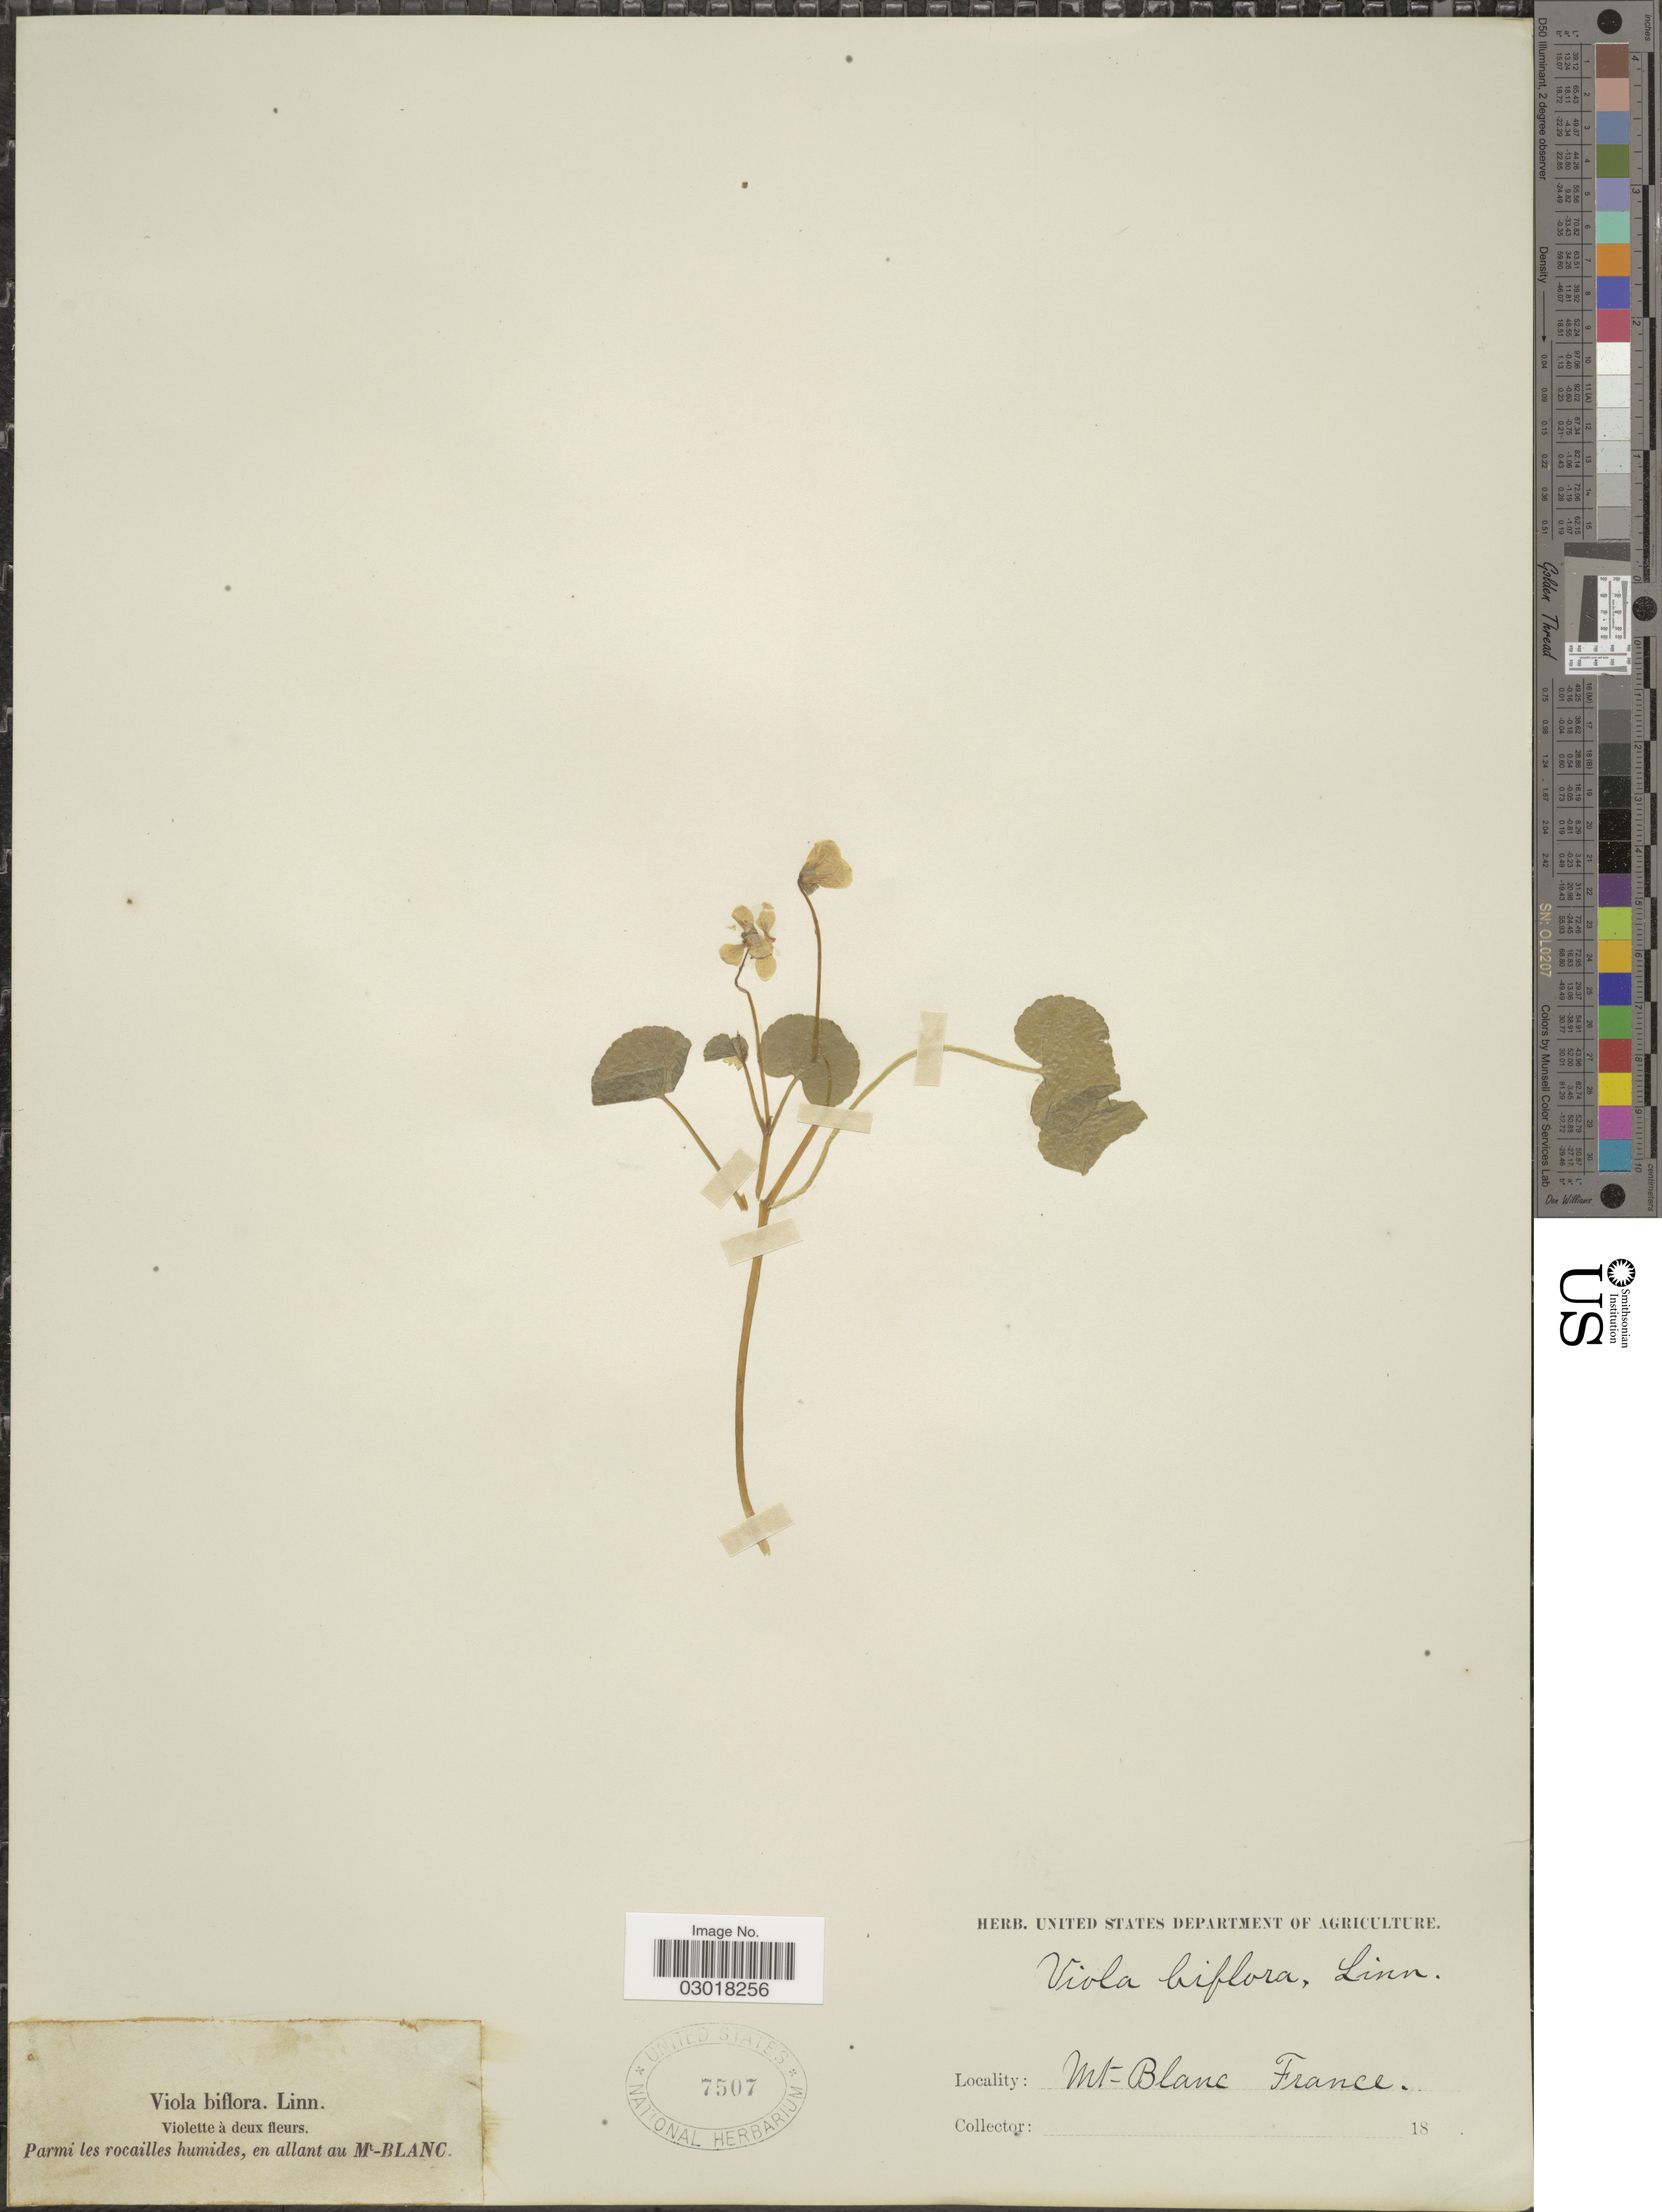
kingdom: Plantae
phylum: Tracheophyta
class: Magnoliopsida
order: Malpighiales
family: Violaceae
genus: Viola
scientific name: Viola biflora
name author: L.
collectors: ex herb. U. S. Department of Agriculture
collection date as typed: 18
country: France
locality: Parmi les rocailles humides, en allant au Mt-Blanc.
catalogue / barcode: US 7507